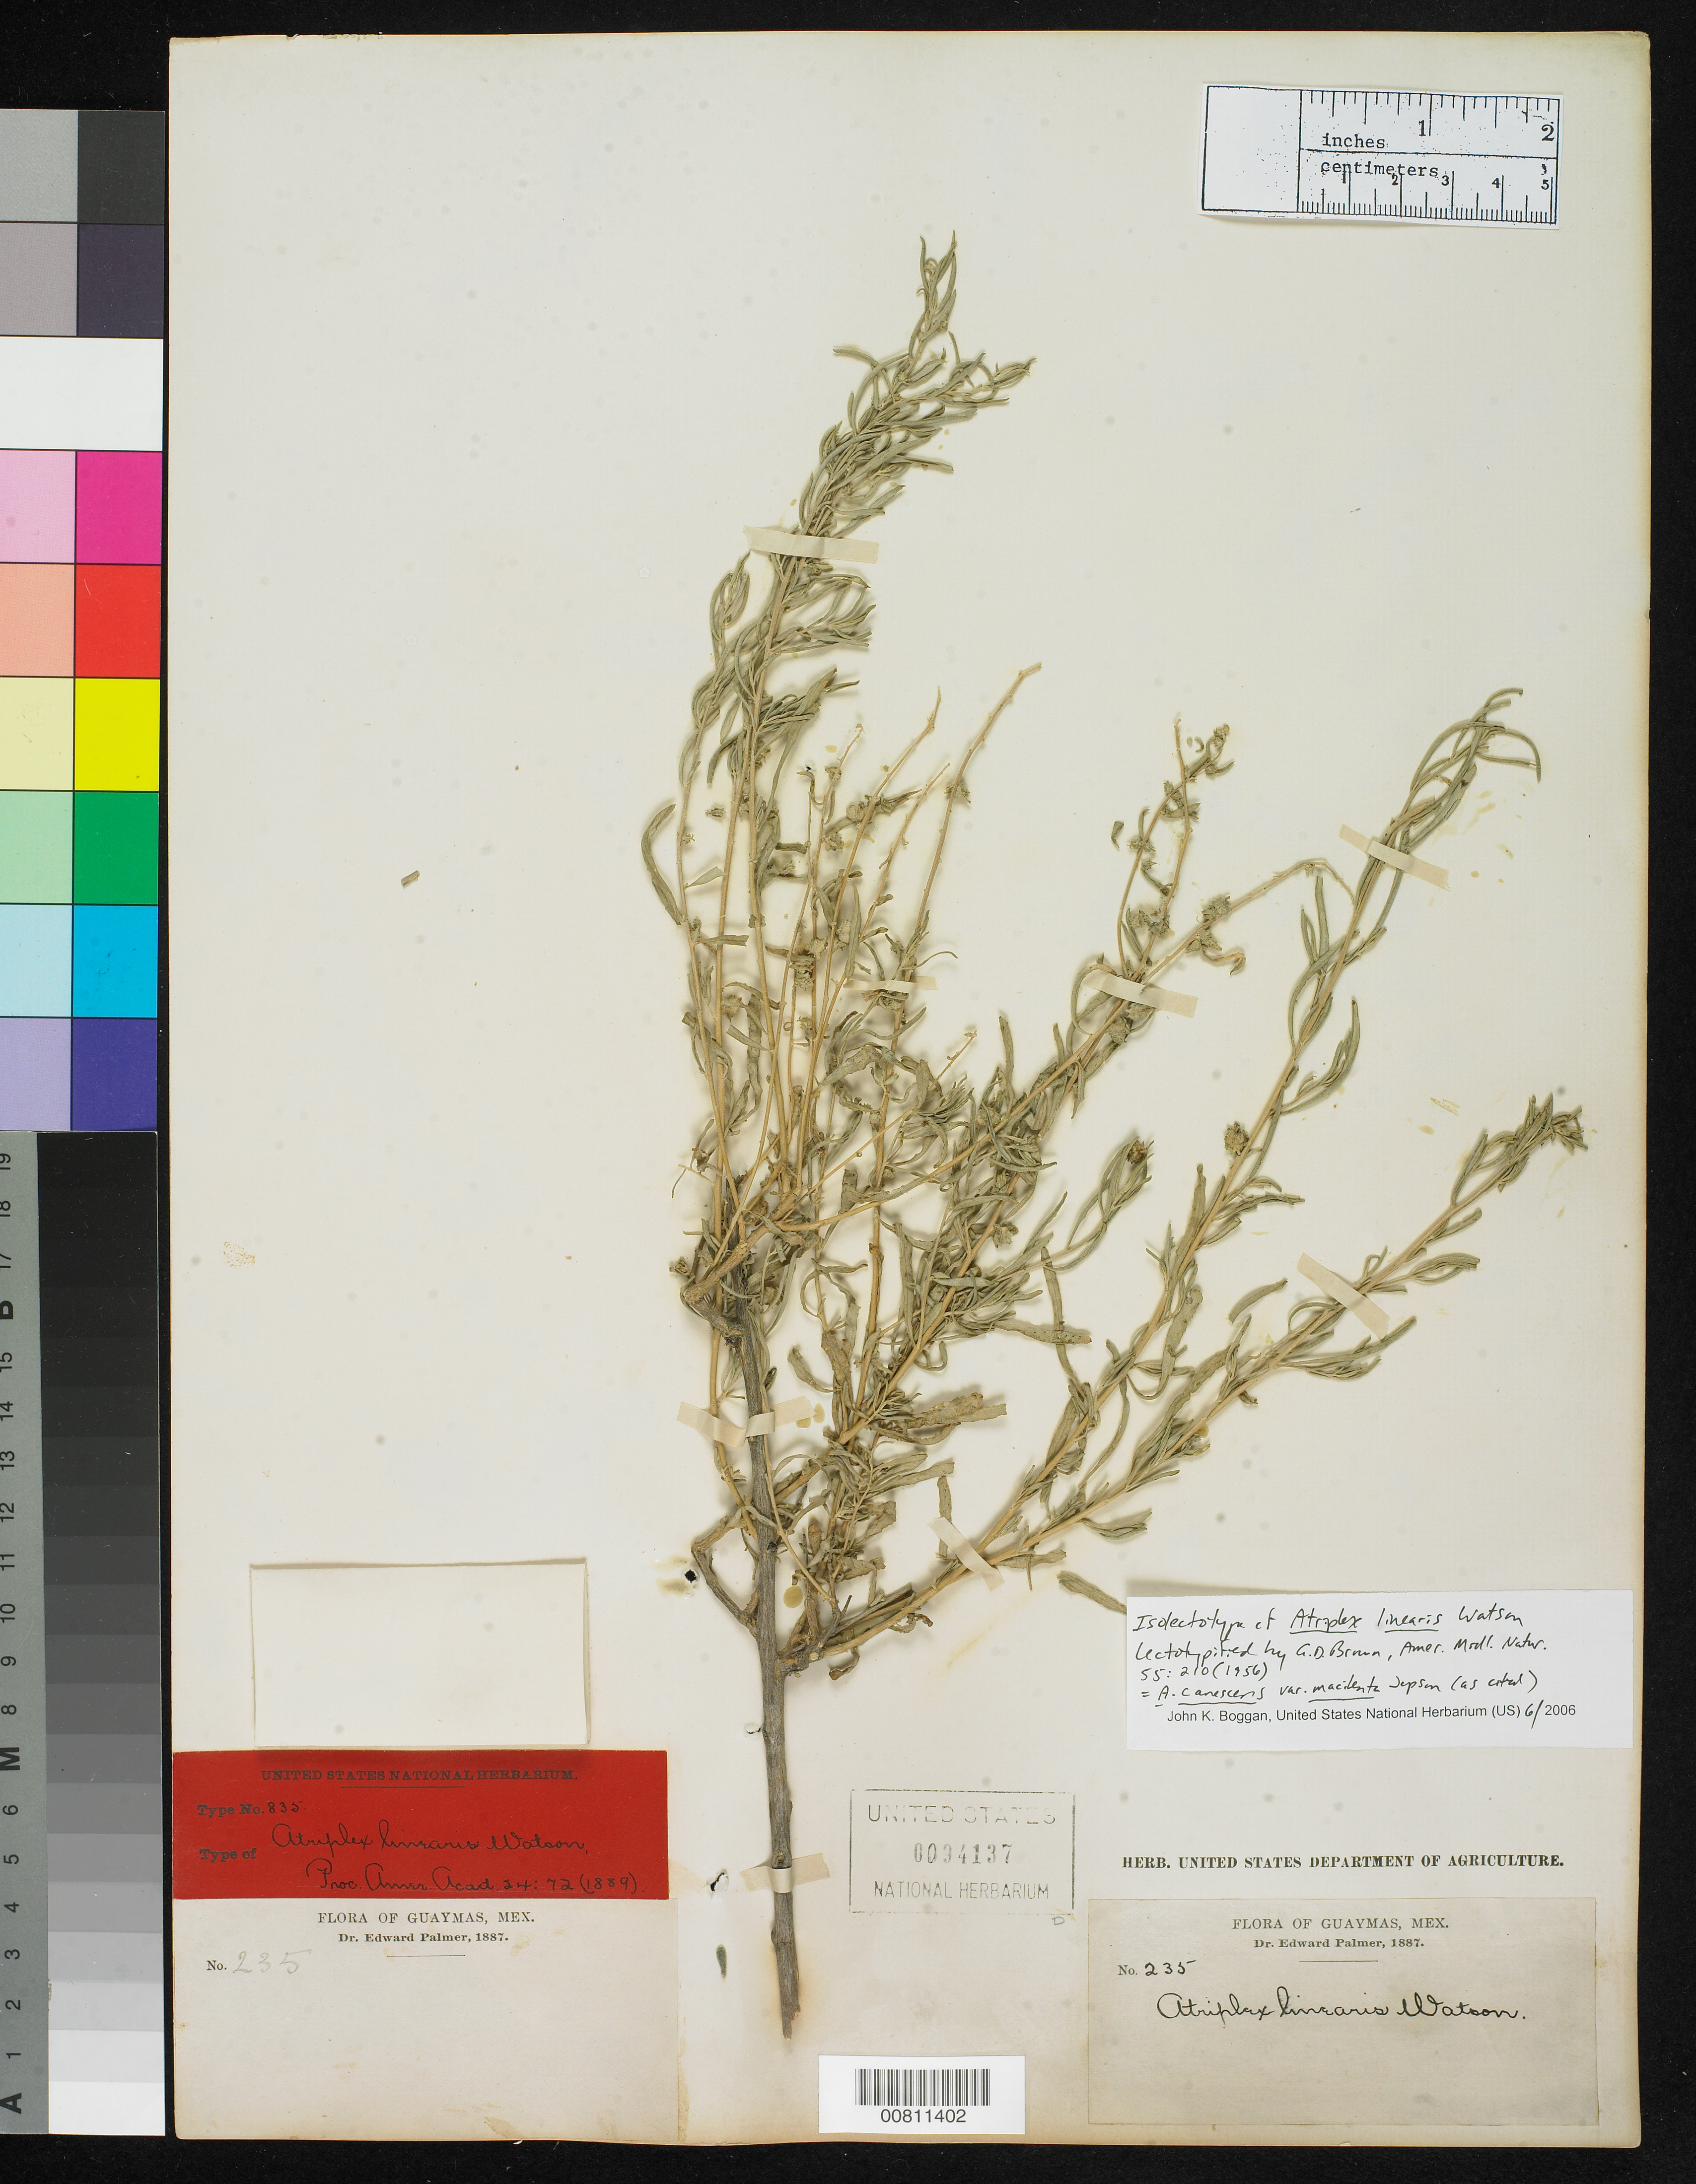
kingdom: Plantae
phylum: Tracheophyta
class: Magnoliopsida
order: Caryophyllales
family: Amaranthaceae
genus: Atriplex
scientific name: Atriplex linearis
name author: S. Watson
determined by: Boggan, J. K., (US), NMNH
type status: Isolectotype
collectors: E. Palmer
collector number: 235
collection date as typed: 1887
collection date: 1887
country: Mexico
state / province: Sonora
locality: Guaymas.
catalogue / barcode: US 94137